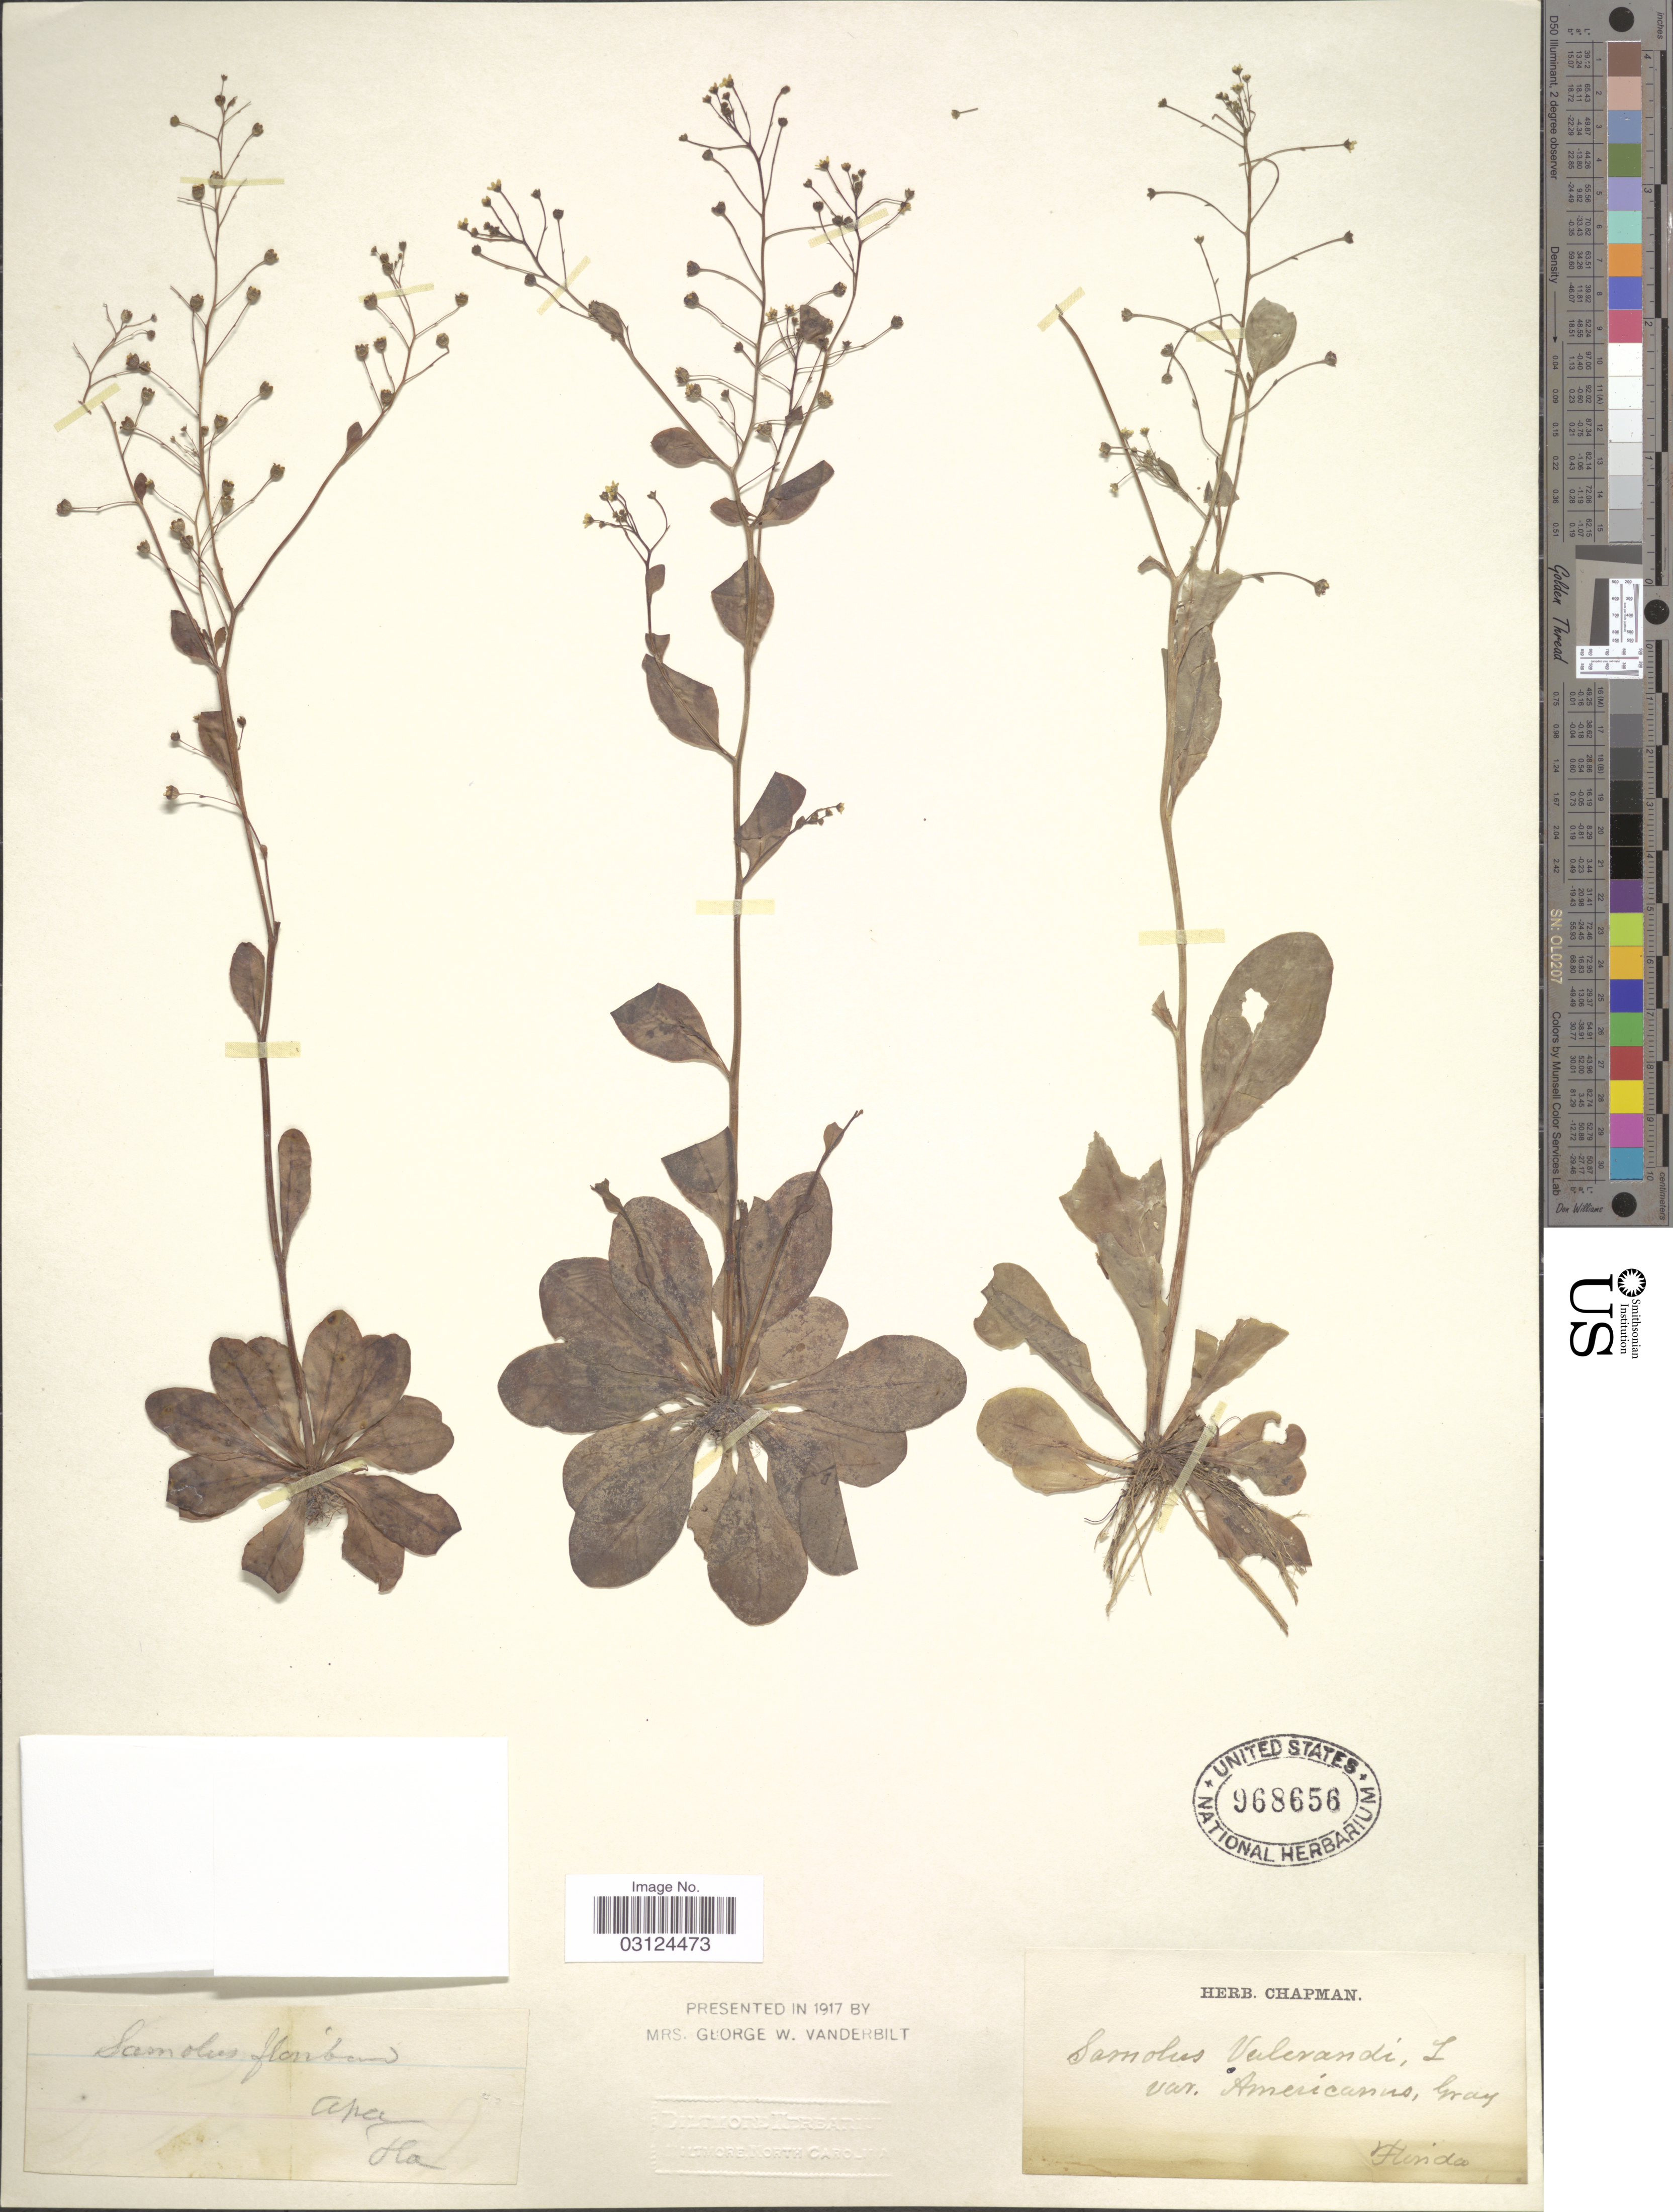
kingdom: Plantae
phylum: Tracheophyta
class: Magnoliopsida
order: Ericales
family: Primulaceae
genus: Samolus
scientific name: Samolus parviflorus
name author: Raf.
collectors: ex herb. Chapman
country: United States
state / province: Florida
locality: Apa [unsure placement]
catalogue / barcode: US 968656